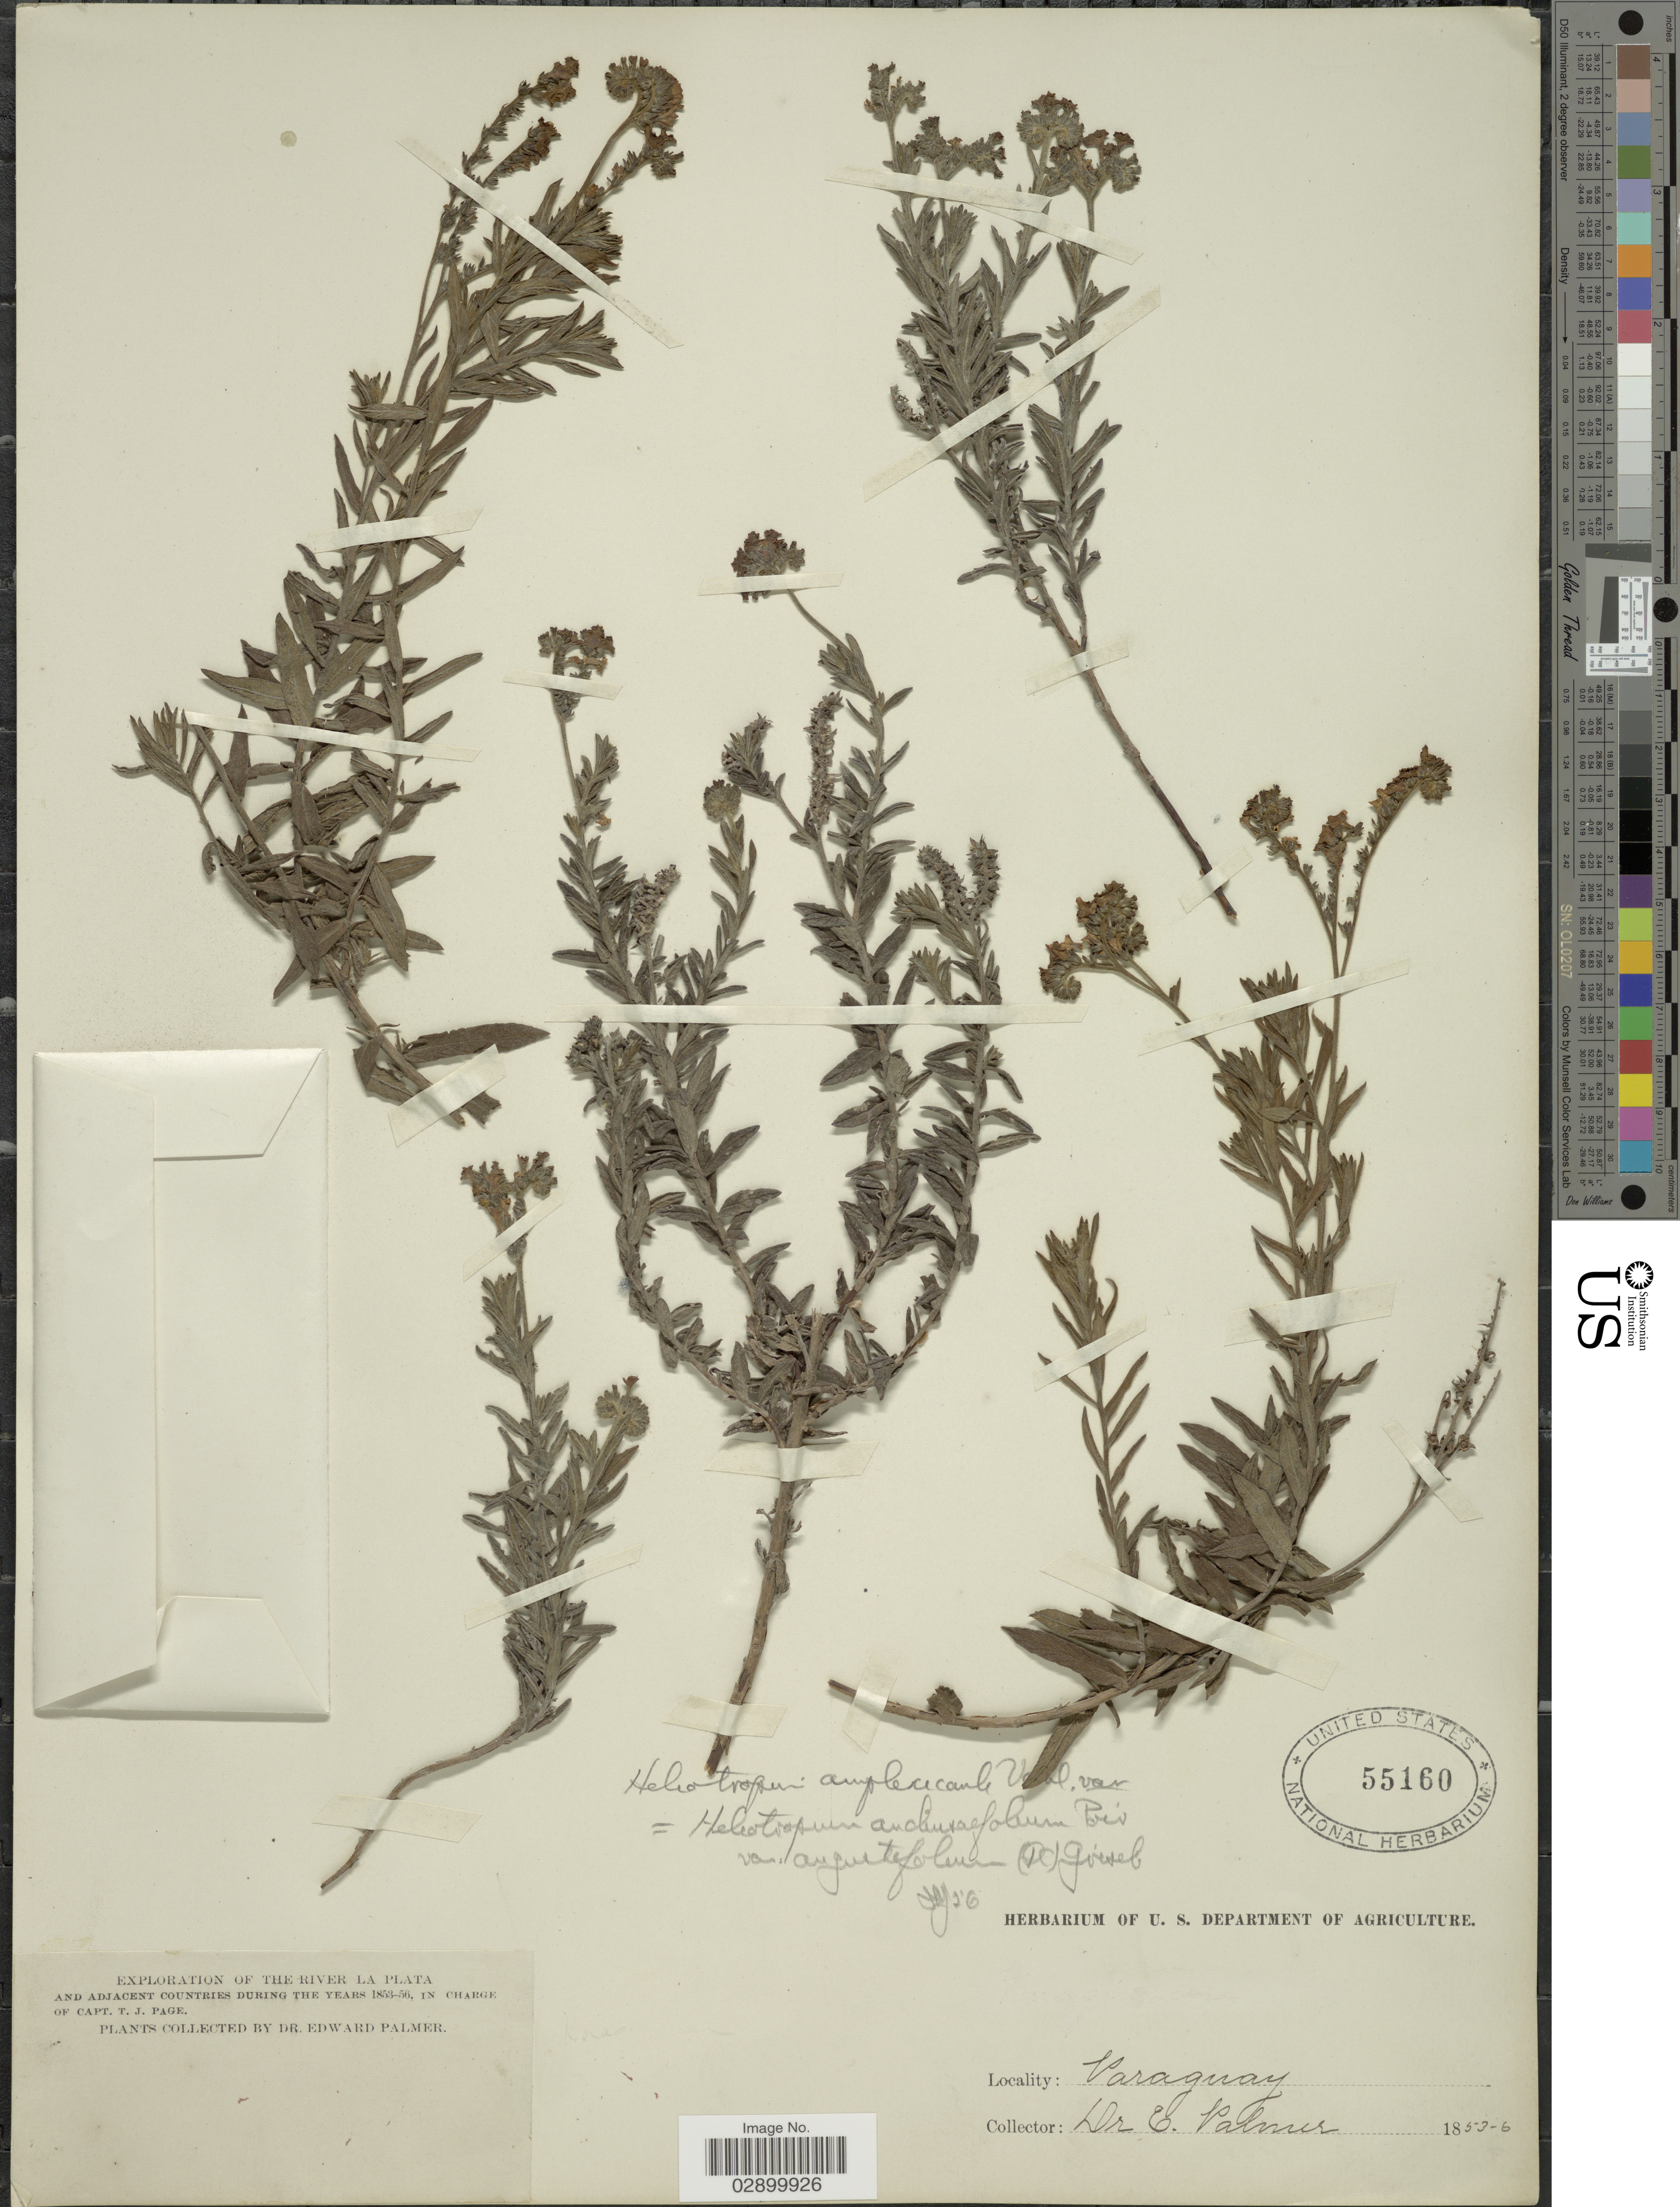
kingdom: Plantae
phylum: Tracheophyta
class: Magnoliopsida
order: Boraginales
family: Heliotropiaceae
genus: Heliotropium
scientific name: Heliotropium amplexicaule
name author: Vahl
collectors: E. Palmer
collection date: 1853/1856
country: Paraguay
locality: The River La Plata.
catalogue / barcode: US 55160